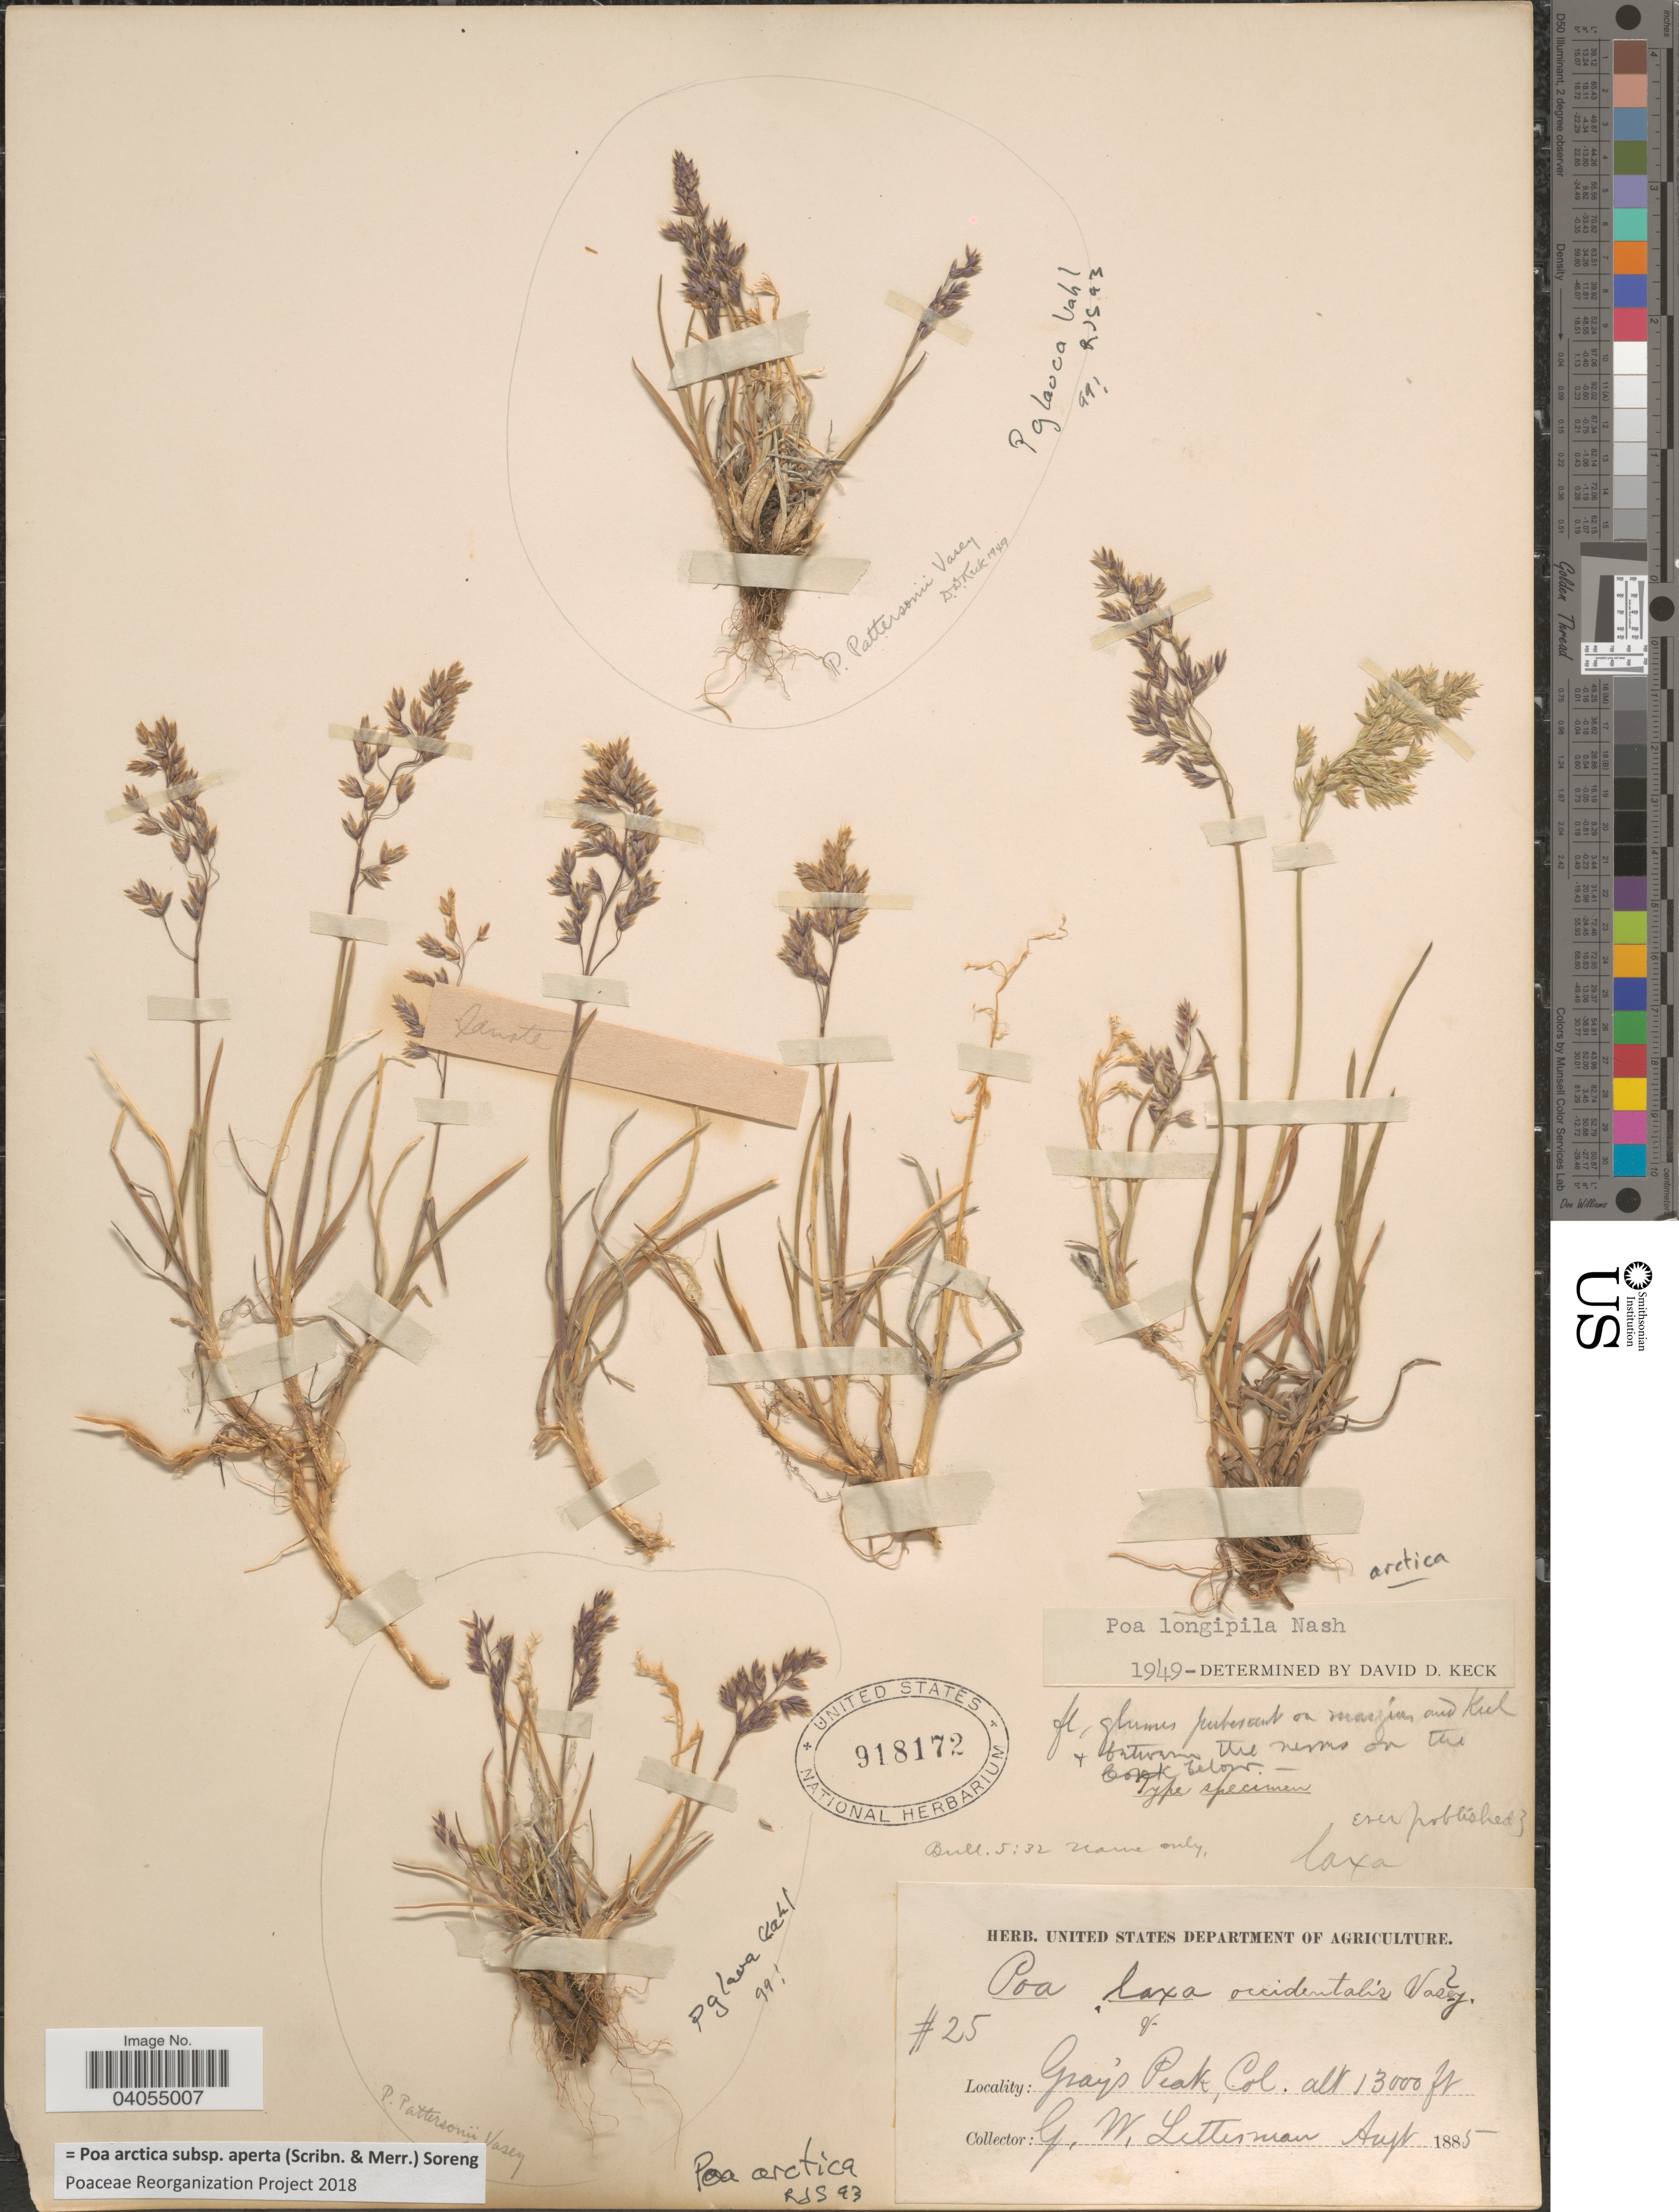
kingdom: Plantae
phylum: Tracheophyta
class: Liliopsida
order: Poales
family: Poaceae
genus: Poa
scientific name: Poa arctica subsp. aperta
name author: (Scribn. & Merr.) Soreng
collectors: G. W. Letterman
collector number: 24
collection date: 1885-08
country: United States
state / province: Colorado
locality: Gray's Peak.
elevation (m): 3962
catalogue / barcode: US 918172